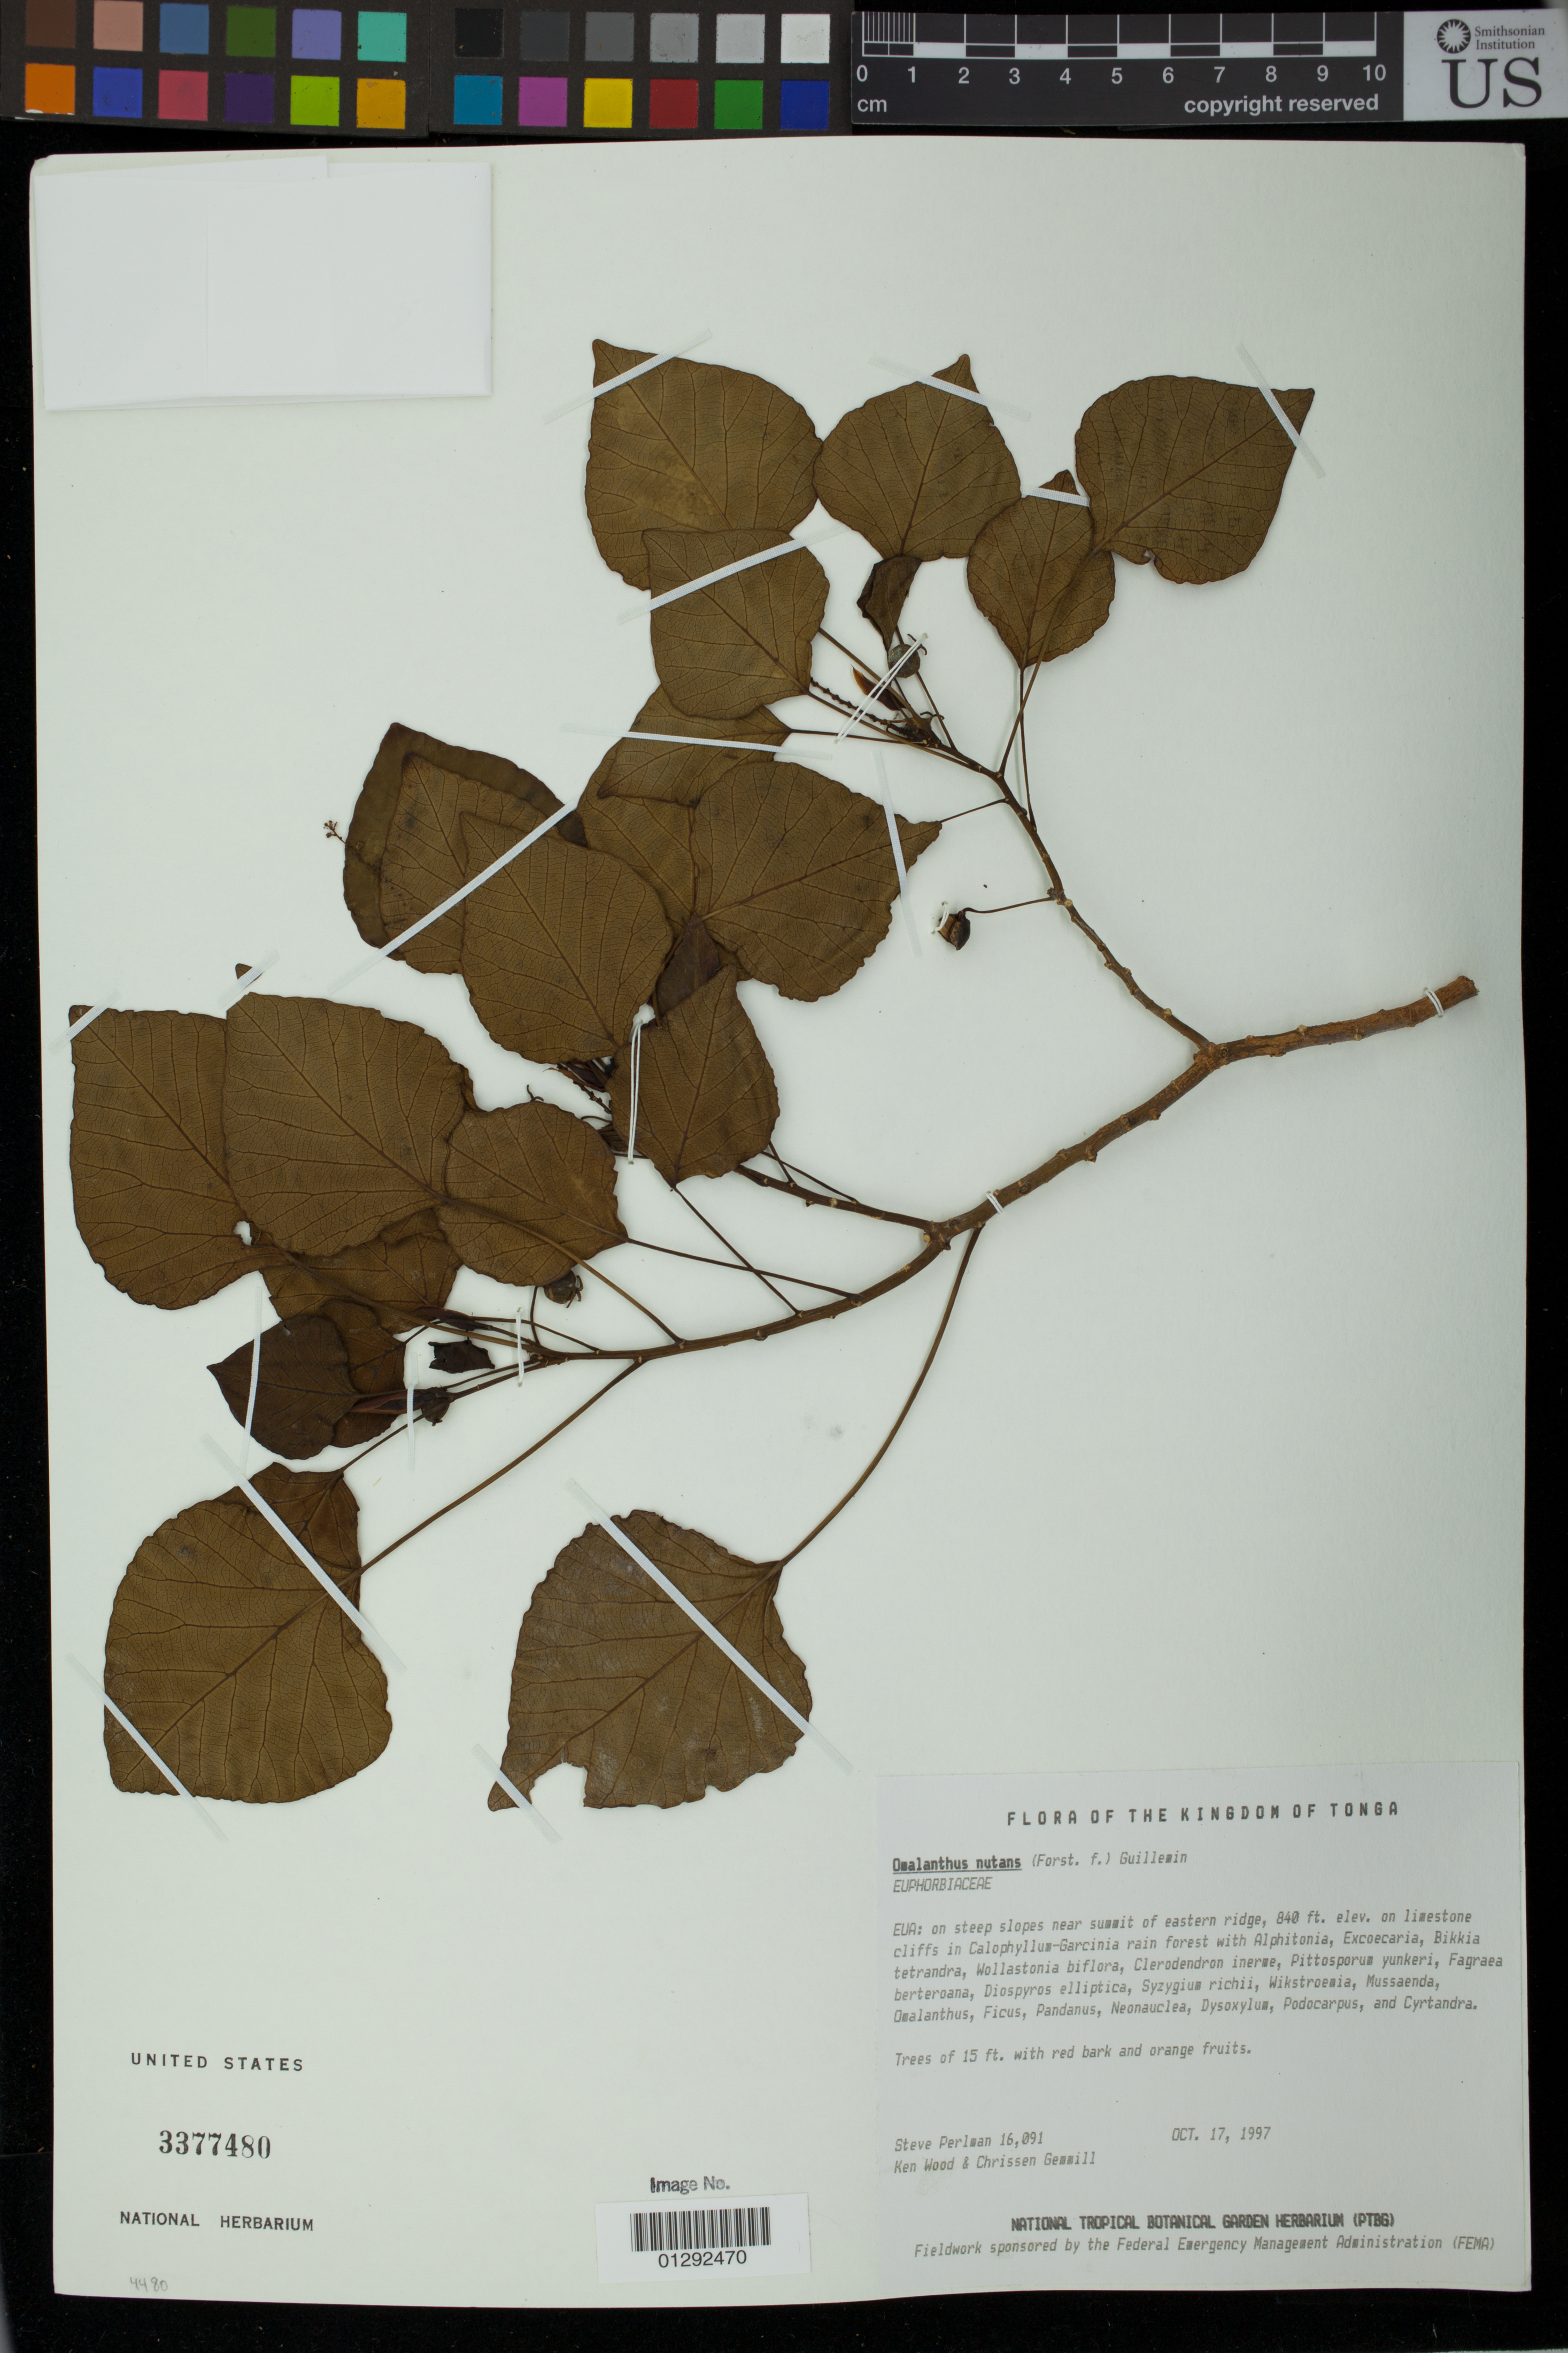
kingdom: Plantae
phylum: Tracheophyta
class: Magnoliopsida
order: Malpighiales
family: Euphorbiaceae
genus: Homalanthus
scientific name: Homalanthus nutans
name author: (G. Forst.) Guill.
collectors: S. P. Perlman, K. R. Wood & C. Gemmill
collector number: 16091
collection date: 1997-10-17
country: Tonga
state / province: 'Eua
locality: Eua:Steep slopes near summit of eastern ridge.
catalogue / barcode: US 3377480